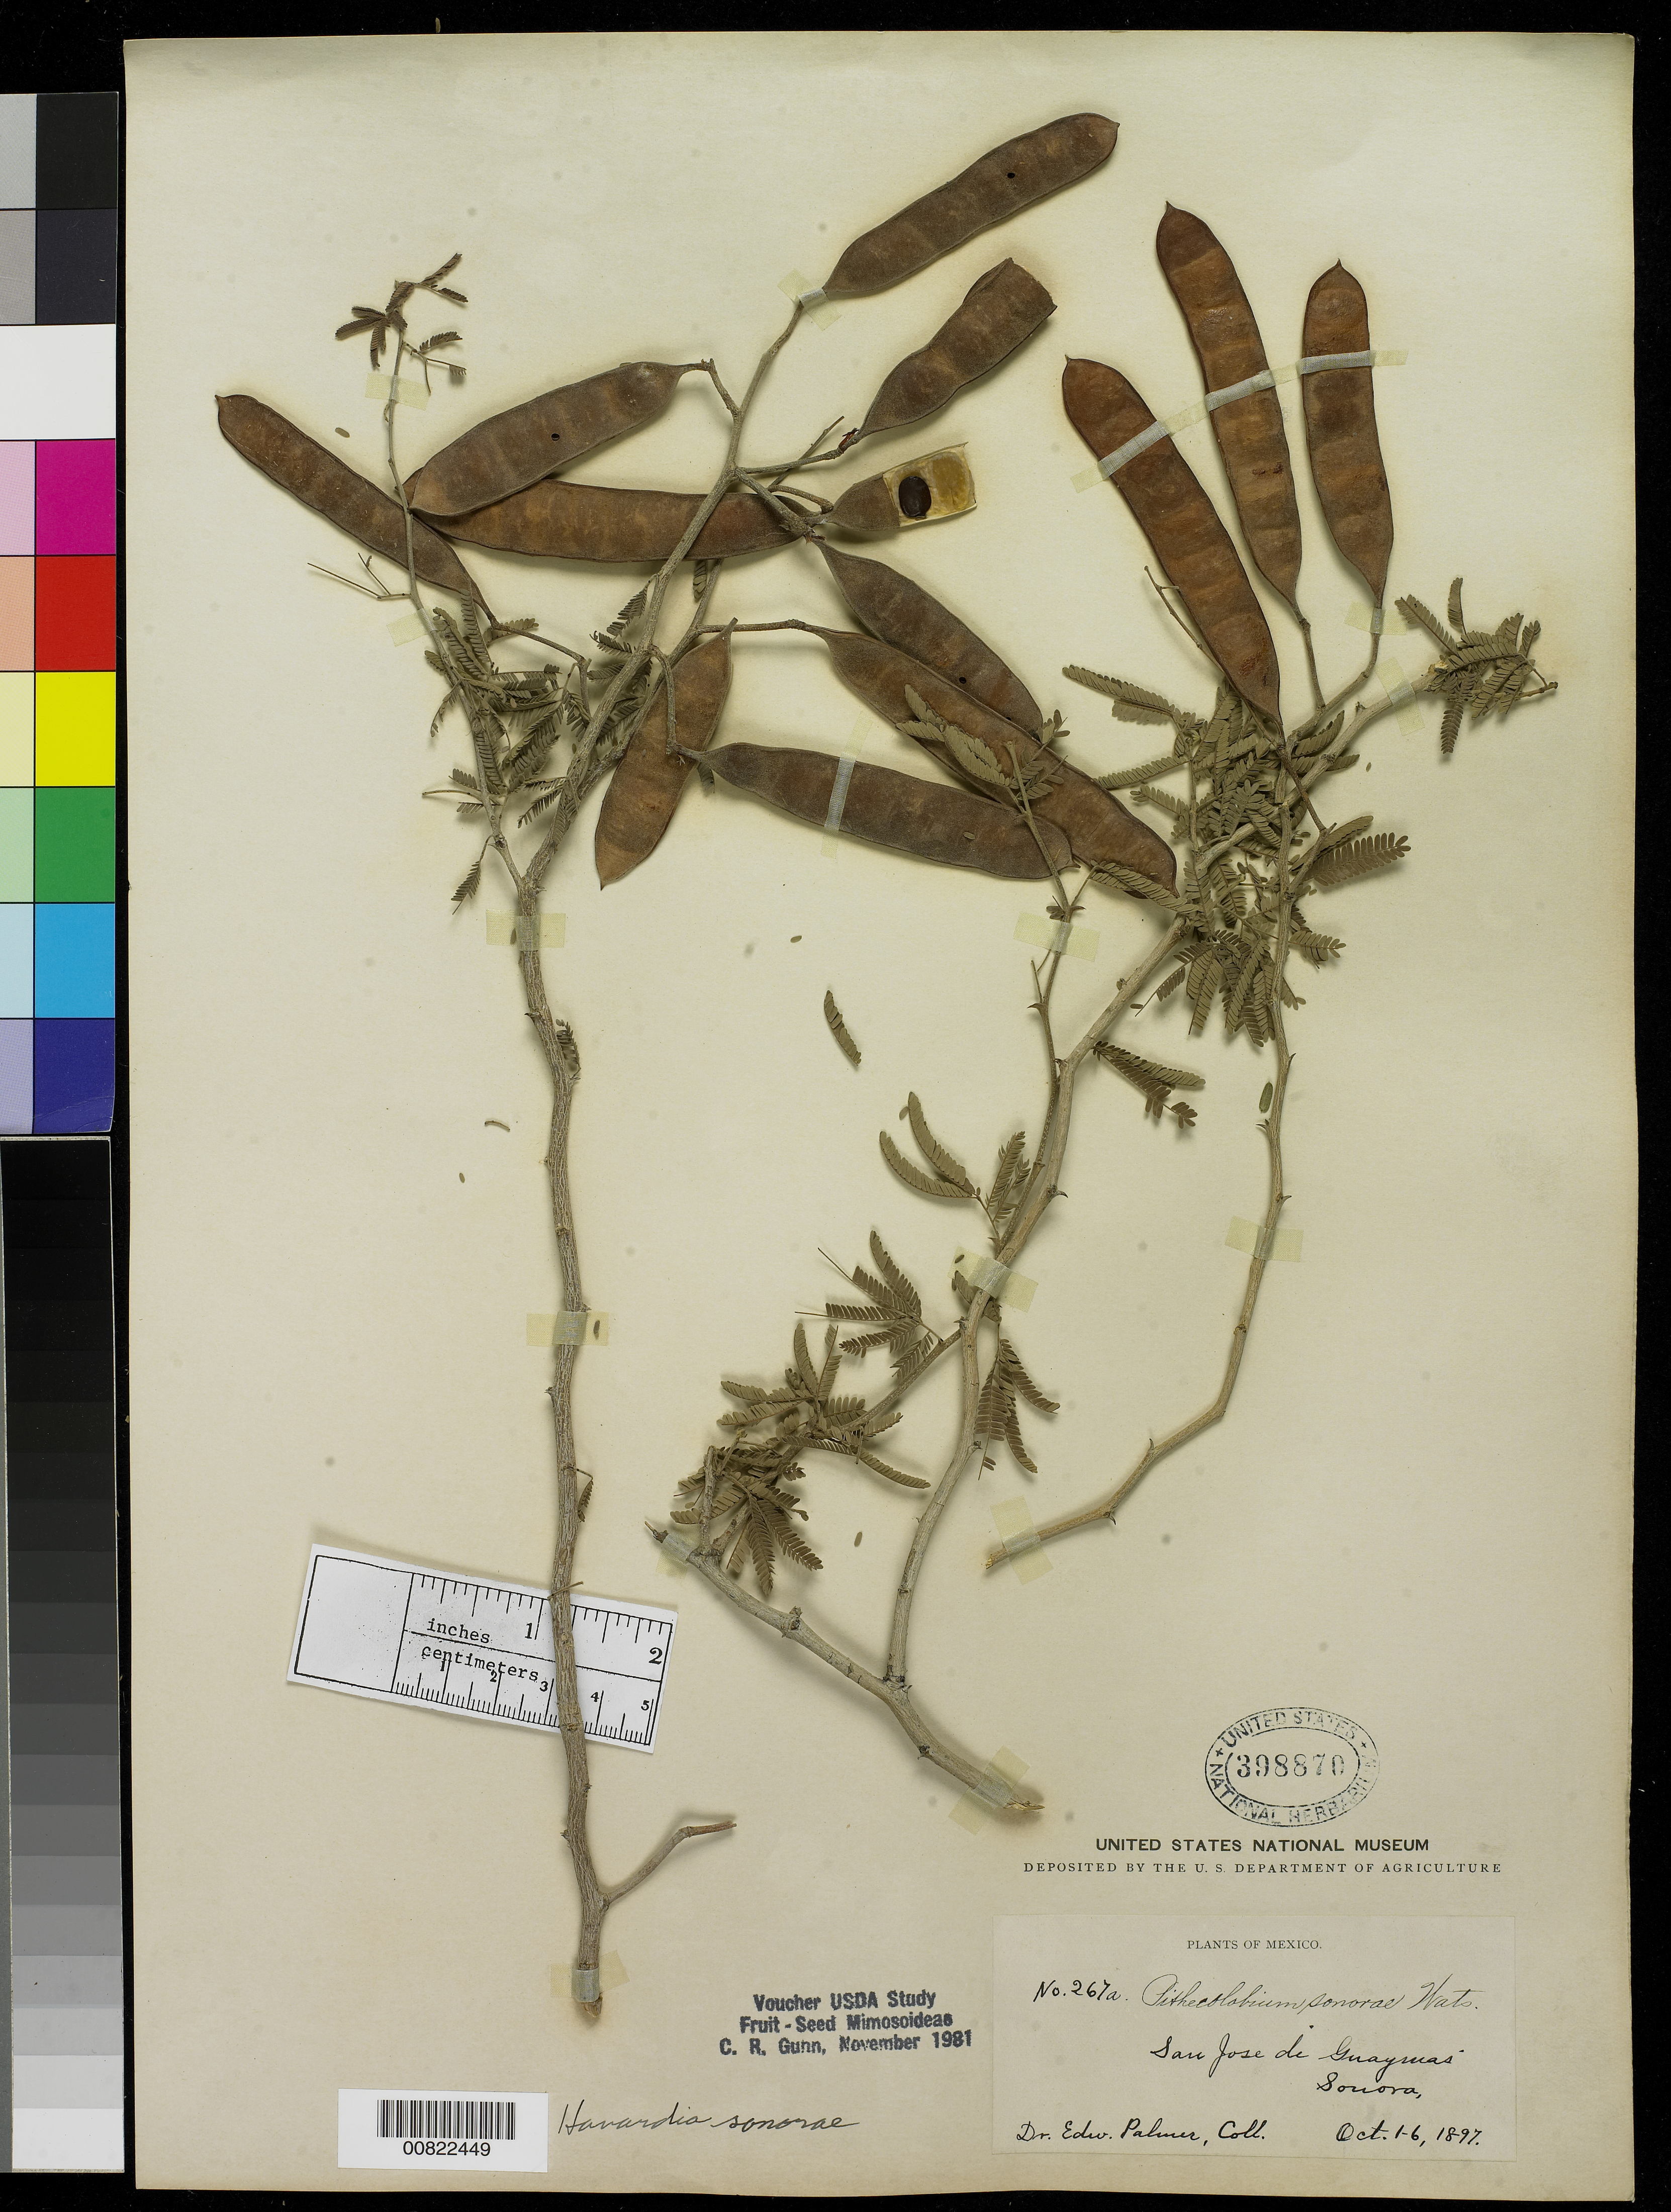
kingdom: Plantae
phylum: Tracheophyta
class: Magnoliopsida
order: Fabales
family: Fabaceae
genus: Havardia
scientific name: Havardia sonorae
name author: (S. Watson) Britton & Rose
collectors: E. Palmer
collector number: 267a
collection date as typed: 01 Oct 1897 to 06 Oct 1897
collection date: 1897-10-01/1897-10-06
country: Mexico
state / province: Sonora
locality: San José de Guaymas, Sonora.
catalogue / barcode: US 398870